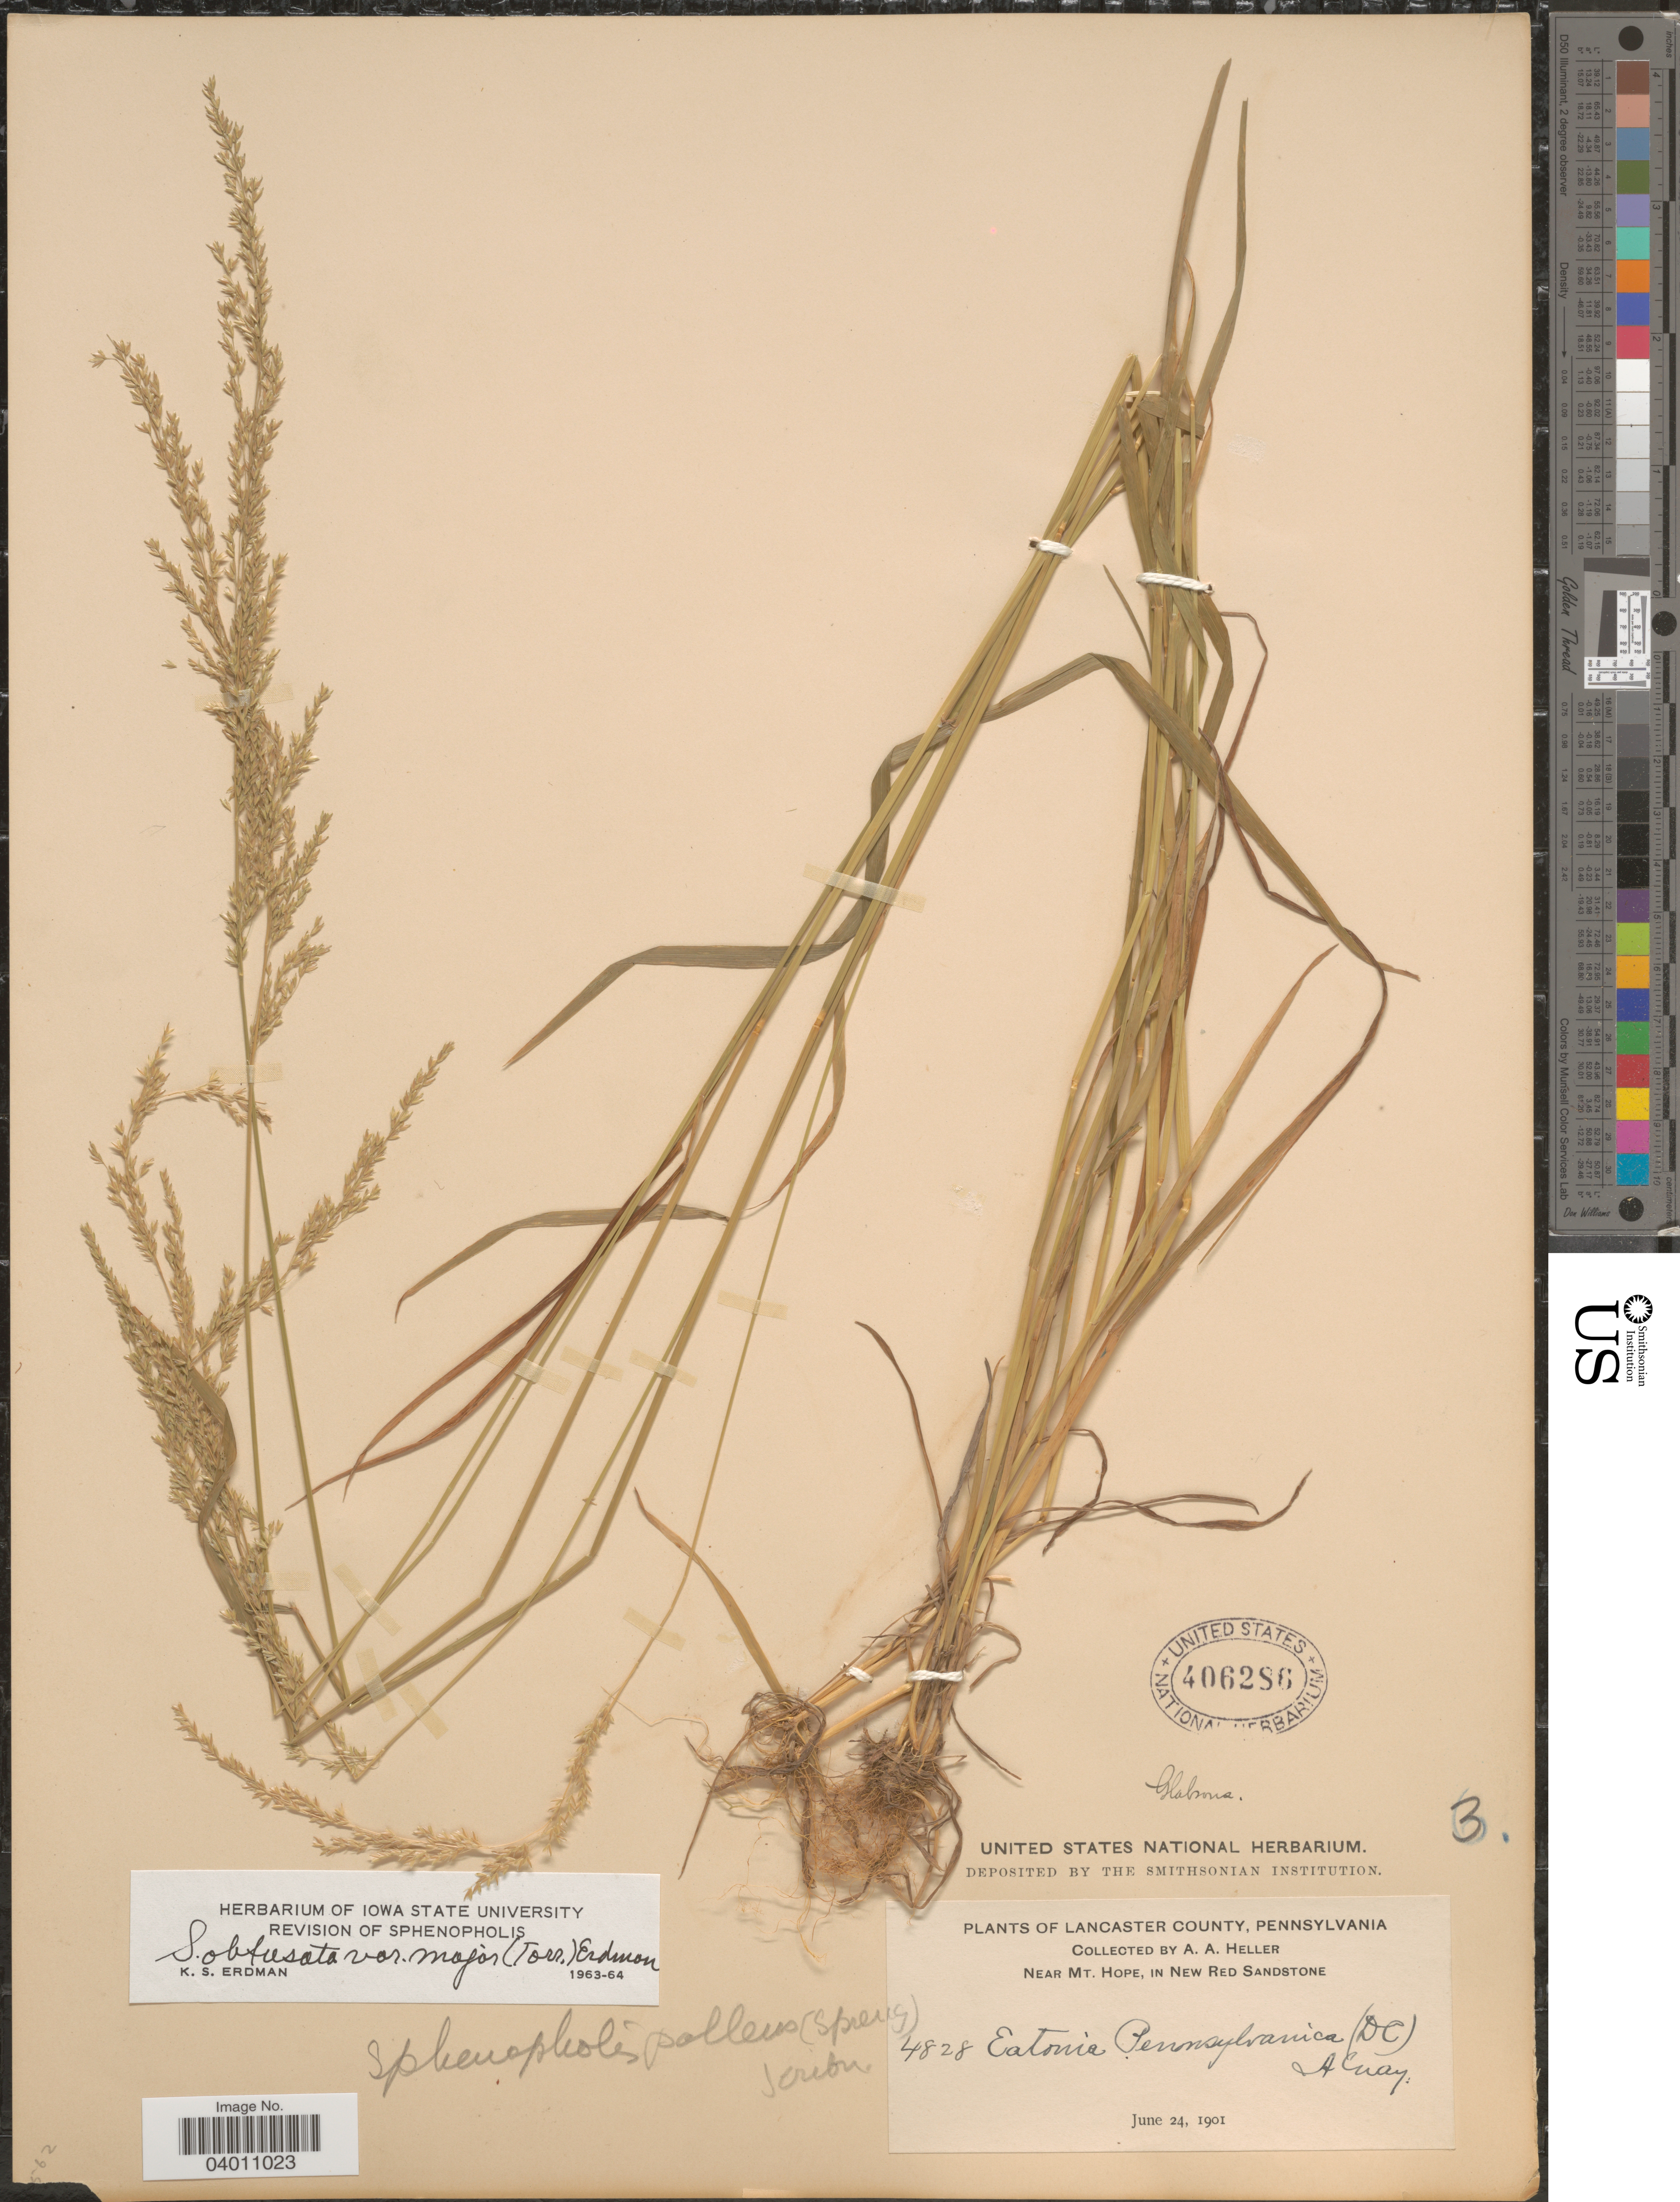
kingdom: Plantae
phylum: Tracheophyta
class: Liliopsida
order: Poales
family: Poaceae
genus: Sphenopholis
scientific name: Sphenopholis intermedia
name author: (Rydb.) Rydb.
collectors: A. A. Heller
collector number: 4828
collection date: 1901-06-24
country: United States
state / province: Pennsylvania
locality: Lancaster County. Near Mt. Hope.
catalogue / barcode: US 406286